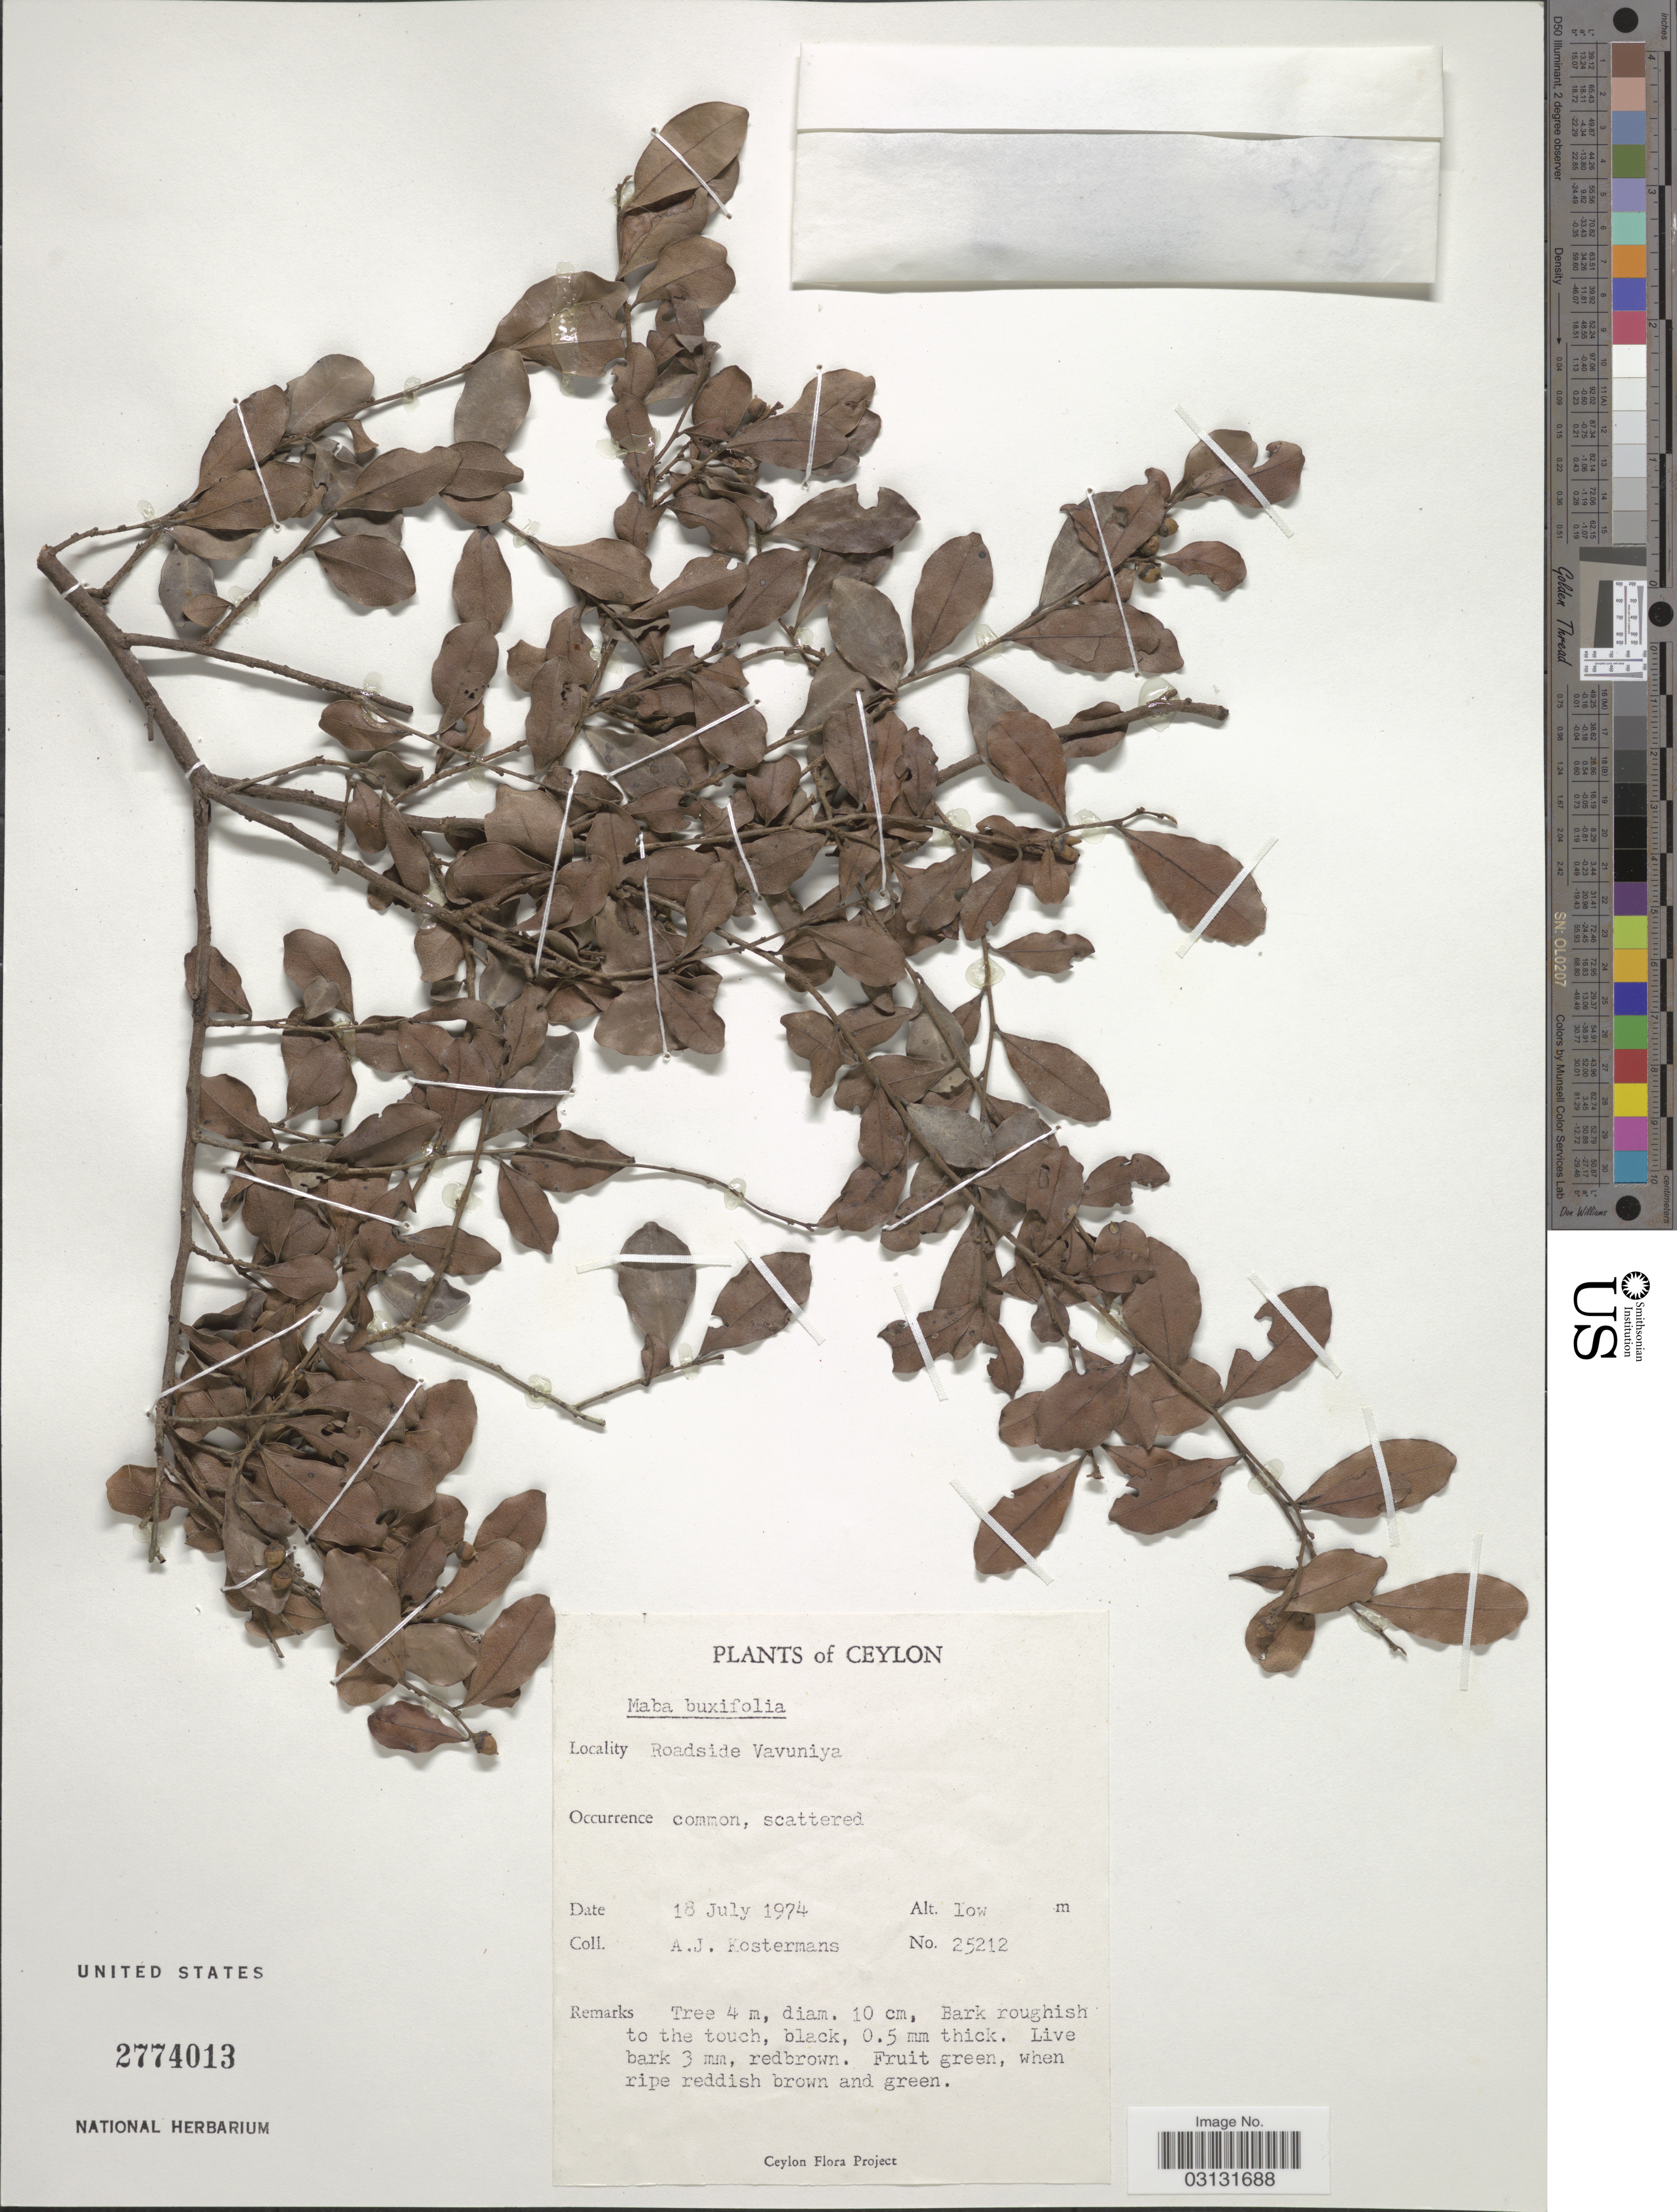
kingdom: Plantae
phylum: Tracheophyta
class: Magnoliopsida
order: Ericales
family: Ebenaceae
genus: Diospyros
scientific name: Diospyros ferrea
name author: (Willd.) Bakh.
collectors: A. J. G. Kostermans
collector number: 25212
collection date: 1974-07-18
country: Sri Lanka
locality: Ceylon. Roadside Vavuniya.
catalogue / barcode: US 2774013